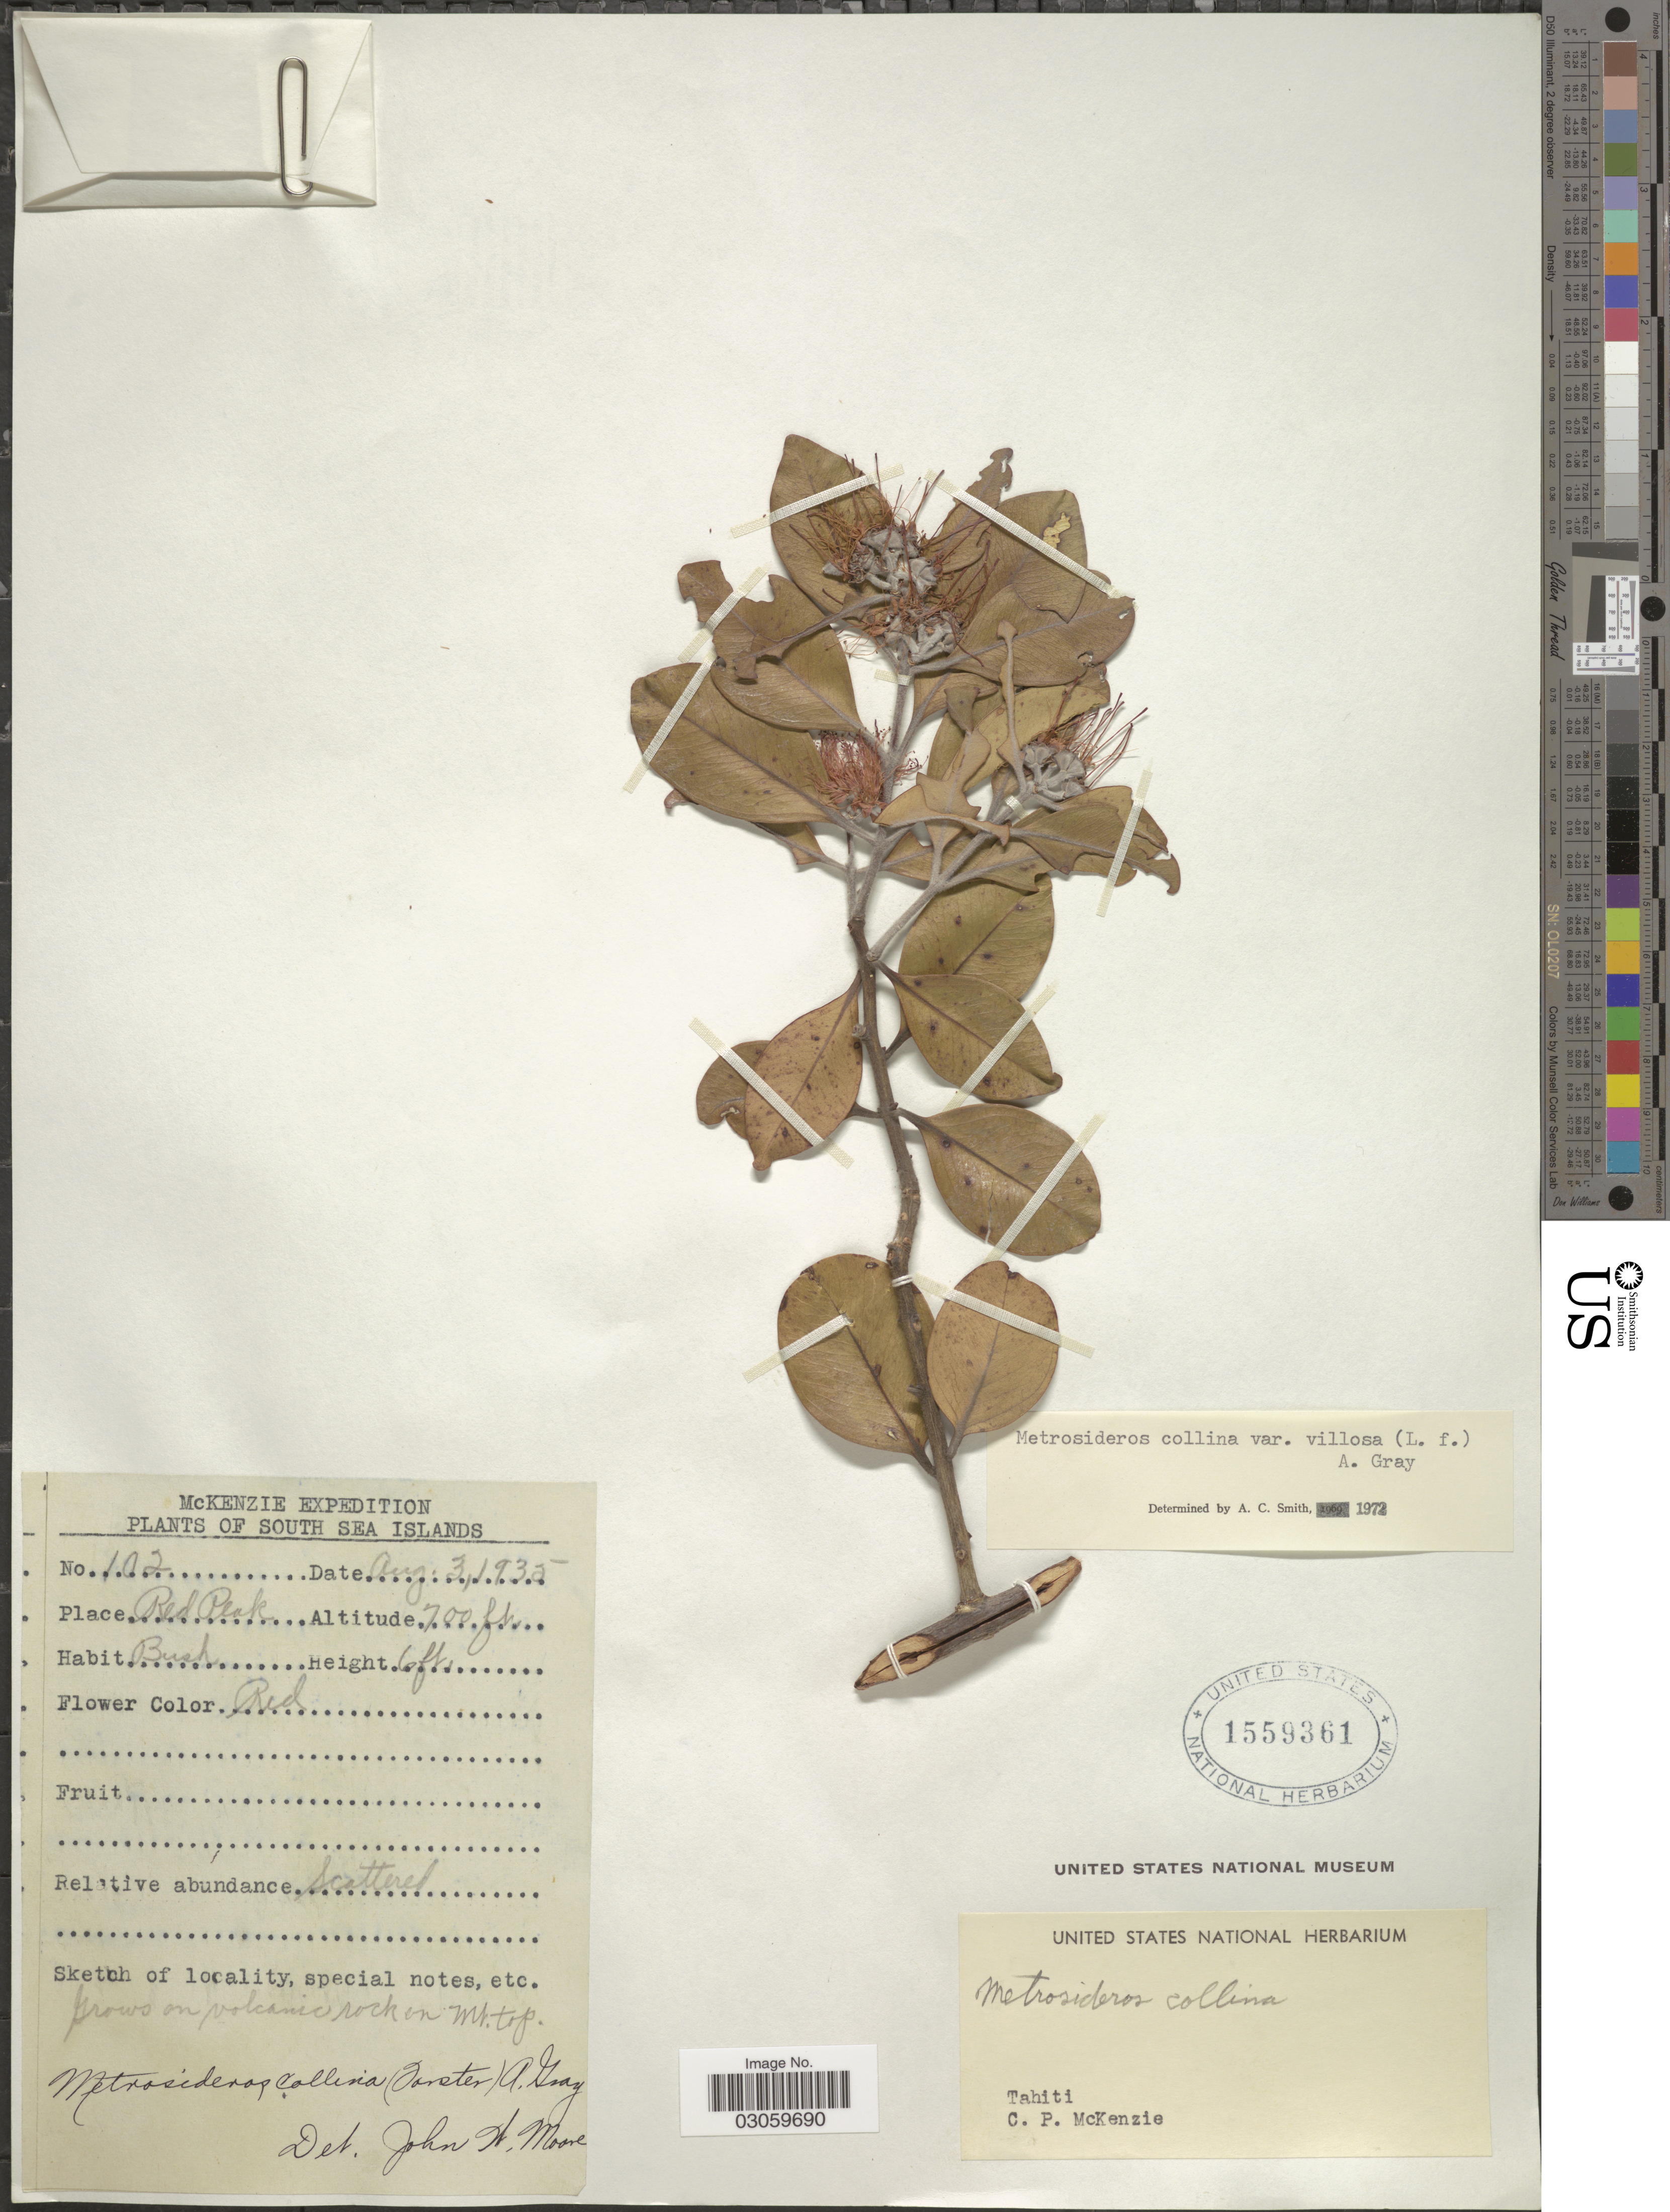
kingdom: Plantae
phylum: Tracheophyta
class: Magnoliopsida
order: Myrtales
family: Myrtaceae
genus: Metrosideros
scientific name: Metrosideros villosa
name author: (L. f.) Sm.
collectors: C. Mckenzie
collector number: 102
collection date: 1935-08-03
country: French Polynesia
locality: South Sea Islands. Red Peak. Tahiti.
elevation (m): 213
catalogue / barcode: US 1559361